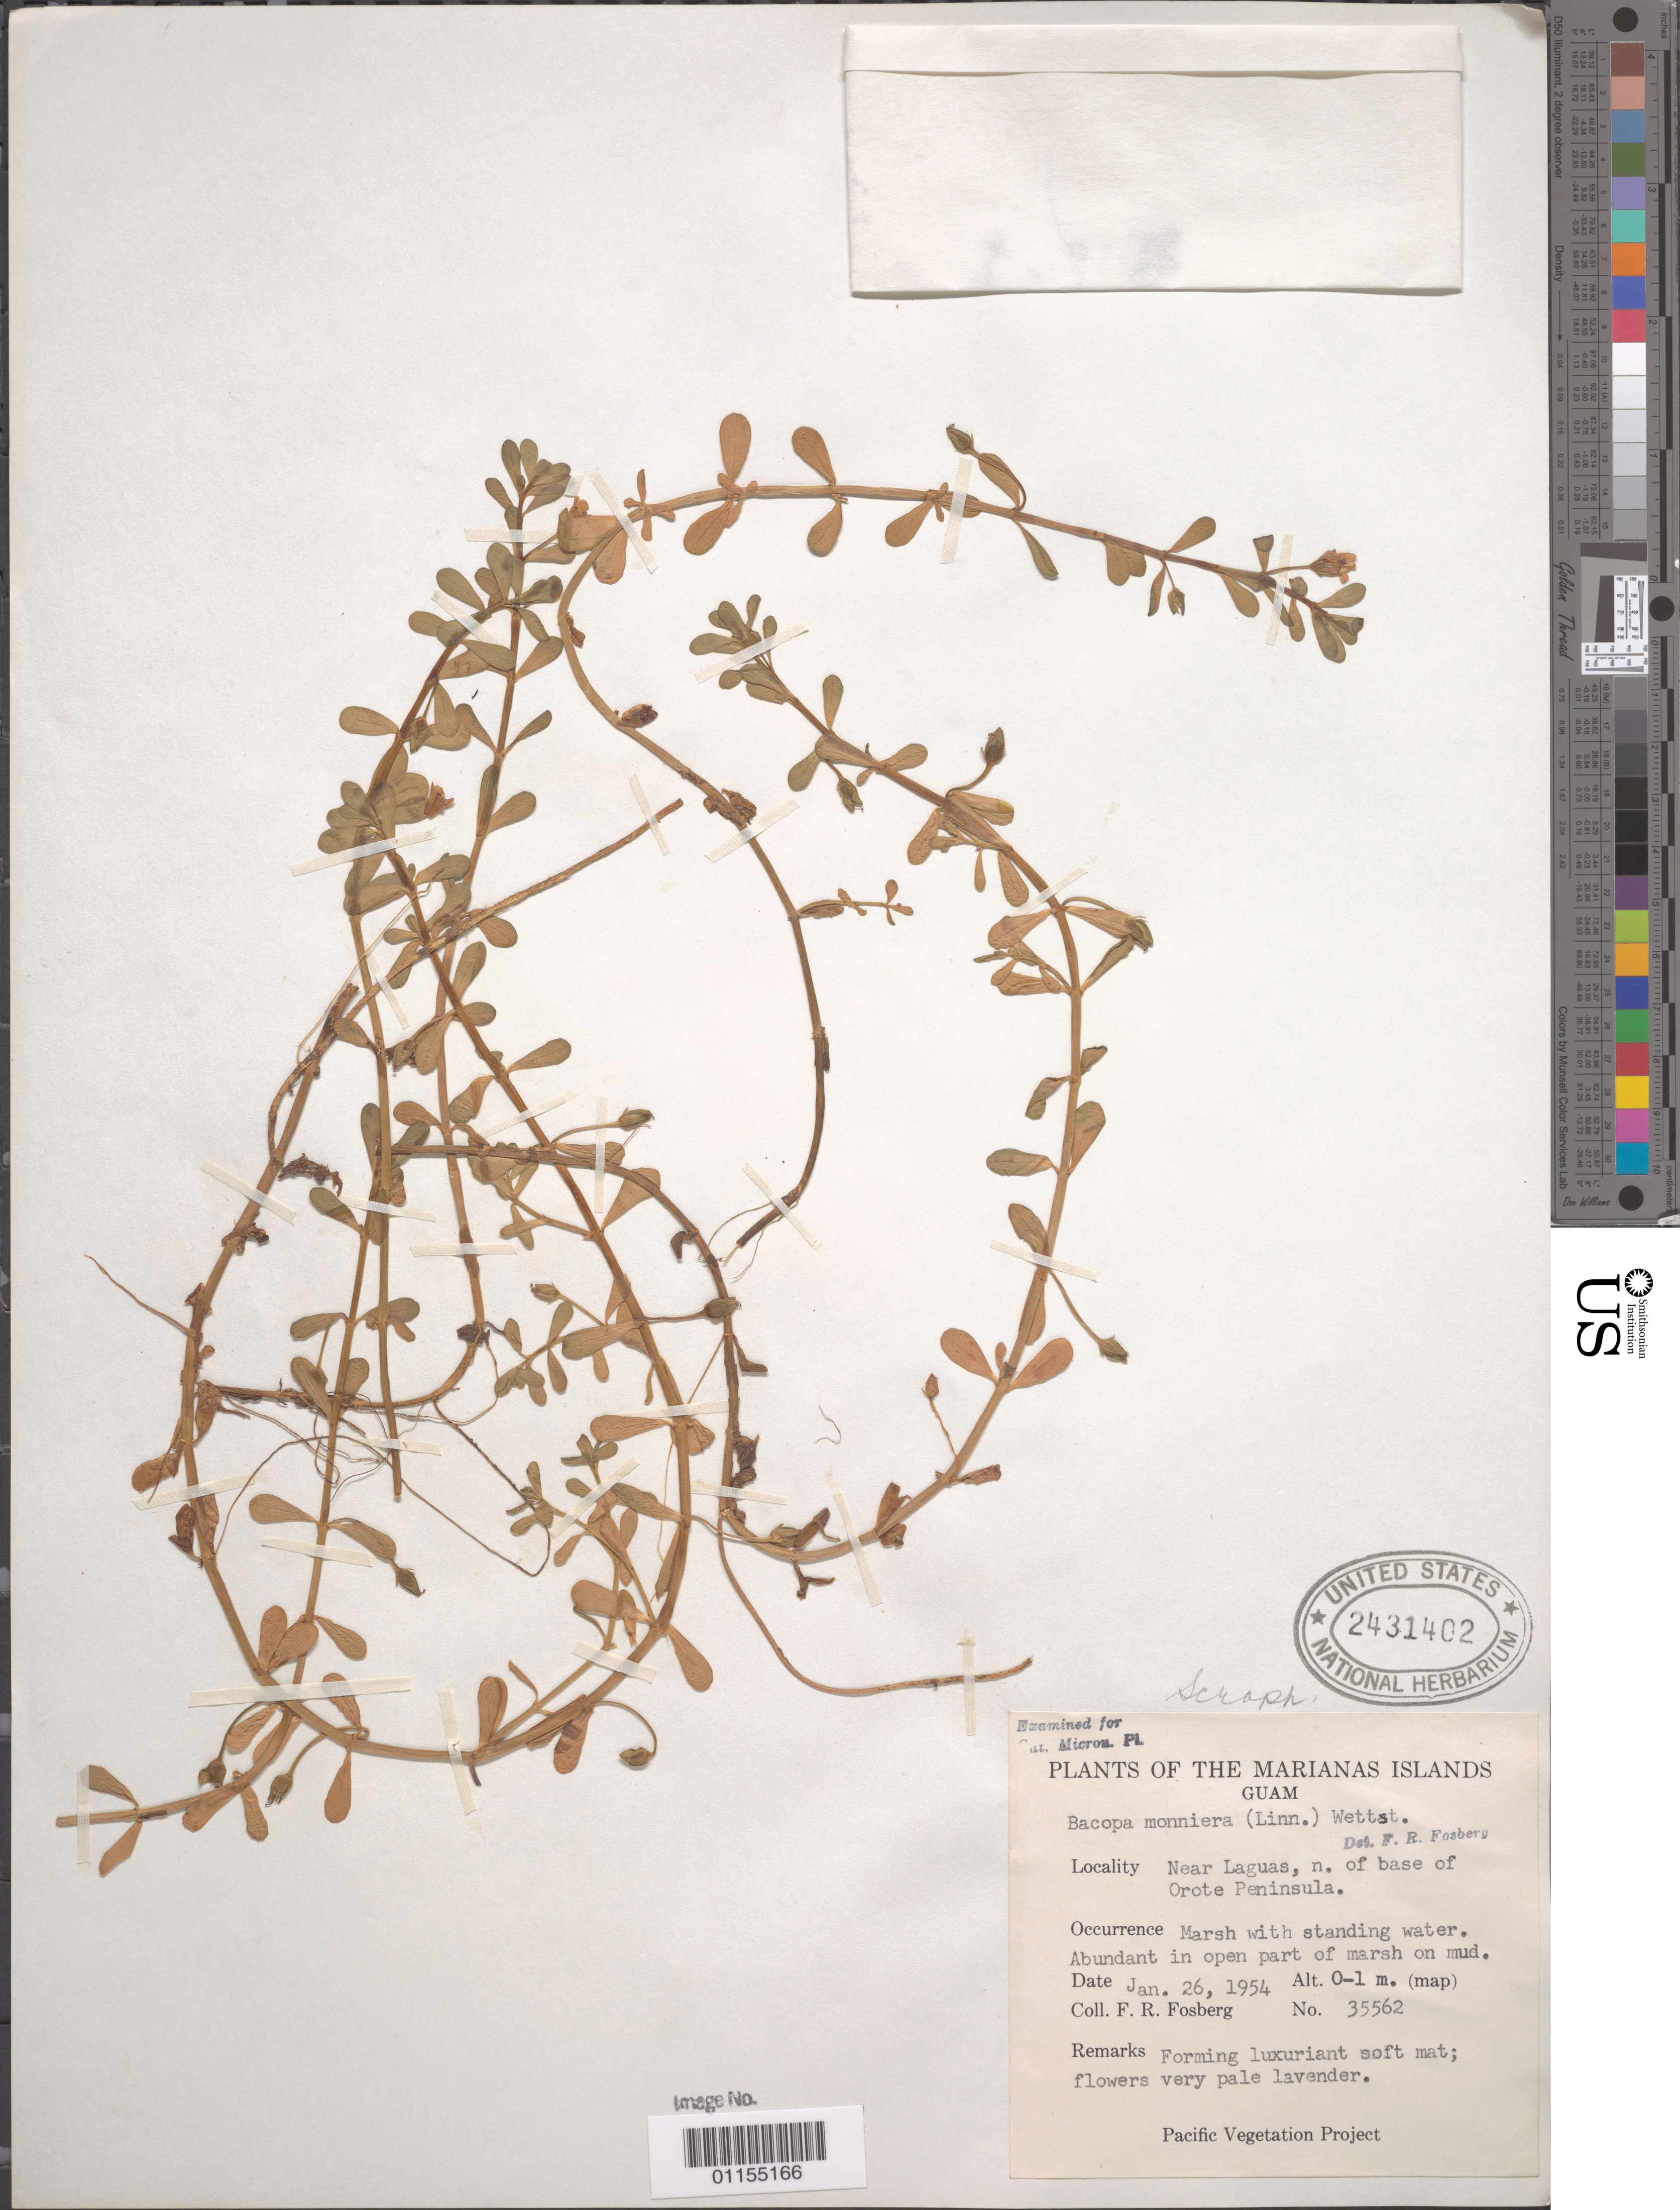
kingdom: Plantae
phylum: Tracheophyta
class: Magnoliopsida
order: Lamiales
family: Plantaginaceae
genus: Bacopa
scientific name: Bacopa monnieri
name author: (L.) Pennell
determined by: Fosberg, F. R.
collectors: F. R. Fosberg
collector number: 35562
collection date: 1954-01-26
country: Guam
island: Guam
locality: Near laguas, N. base of Orote peninsula.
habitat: Marsh with standing water.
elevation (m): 0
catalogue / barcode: US 2431402